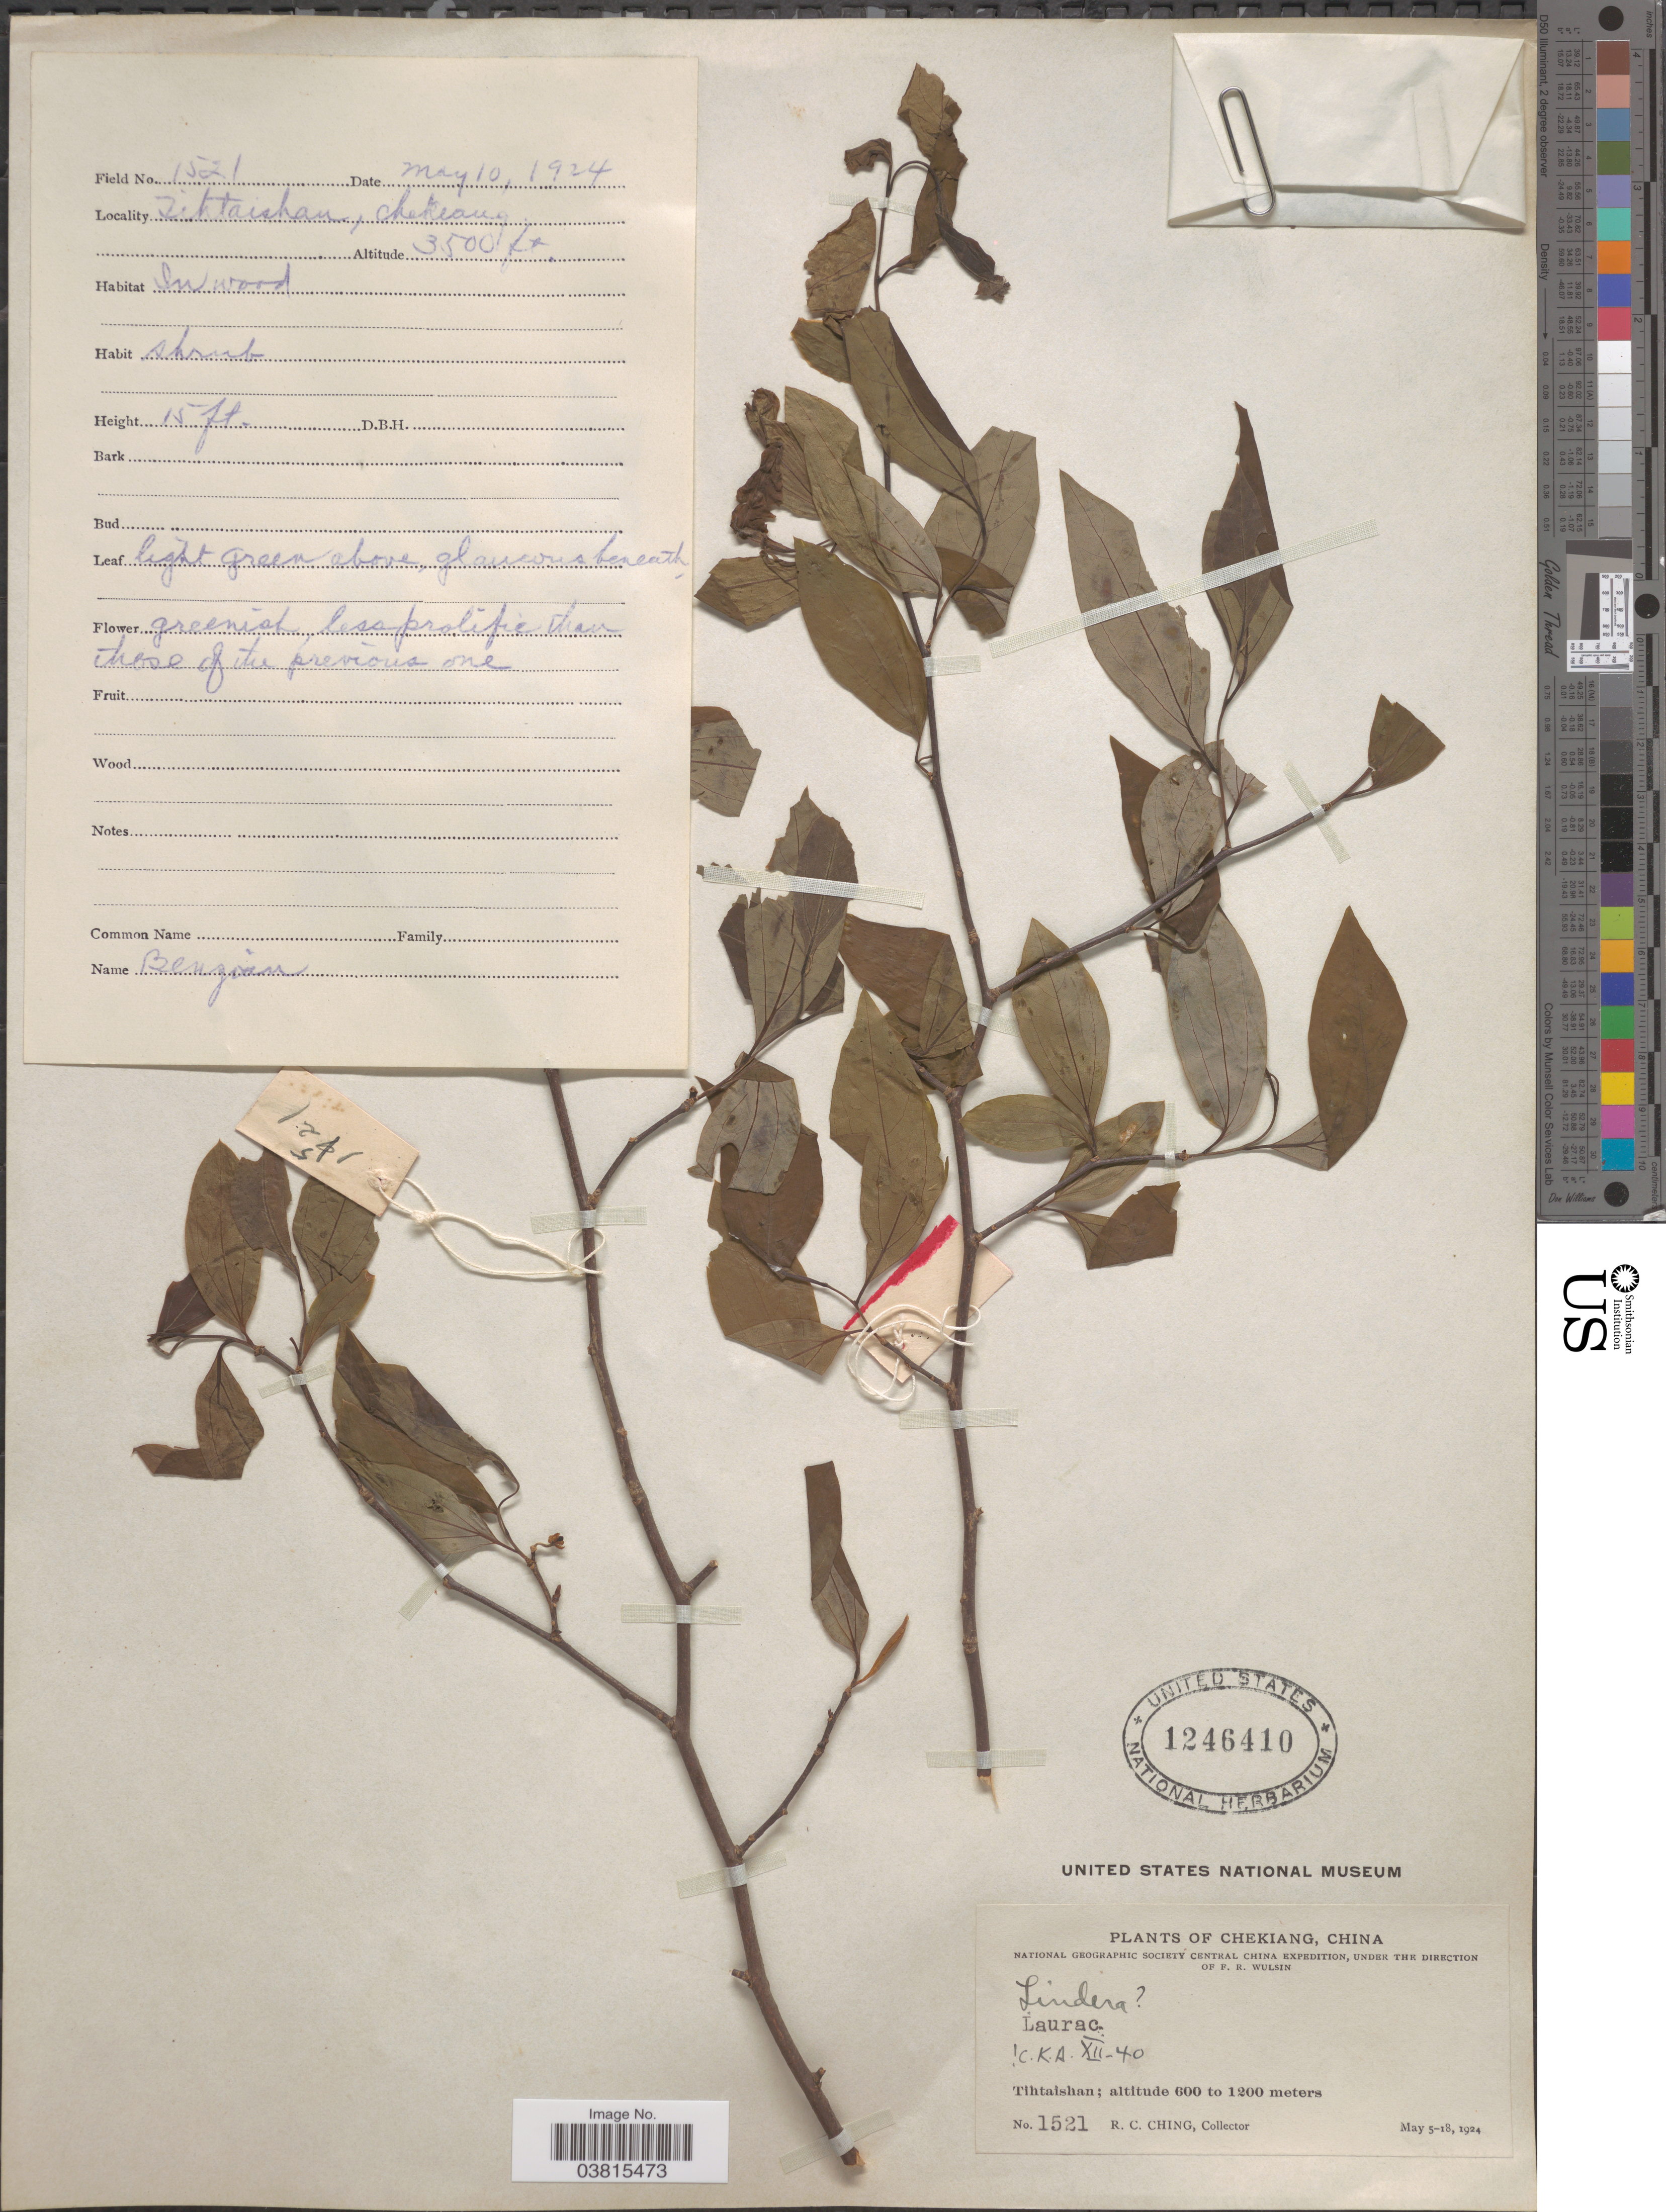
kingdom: Plantae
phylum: Tracheophyta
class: Magnoliopsida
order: Laurales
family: Lauraceae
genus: Lindera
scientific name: Lindera sp.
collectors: R. C. Ching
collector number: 1521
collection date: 1924-05-10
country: China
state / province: Zhejiang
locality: Tihtaishan, Chekiang.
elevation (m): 1067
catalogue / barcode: US 1246410